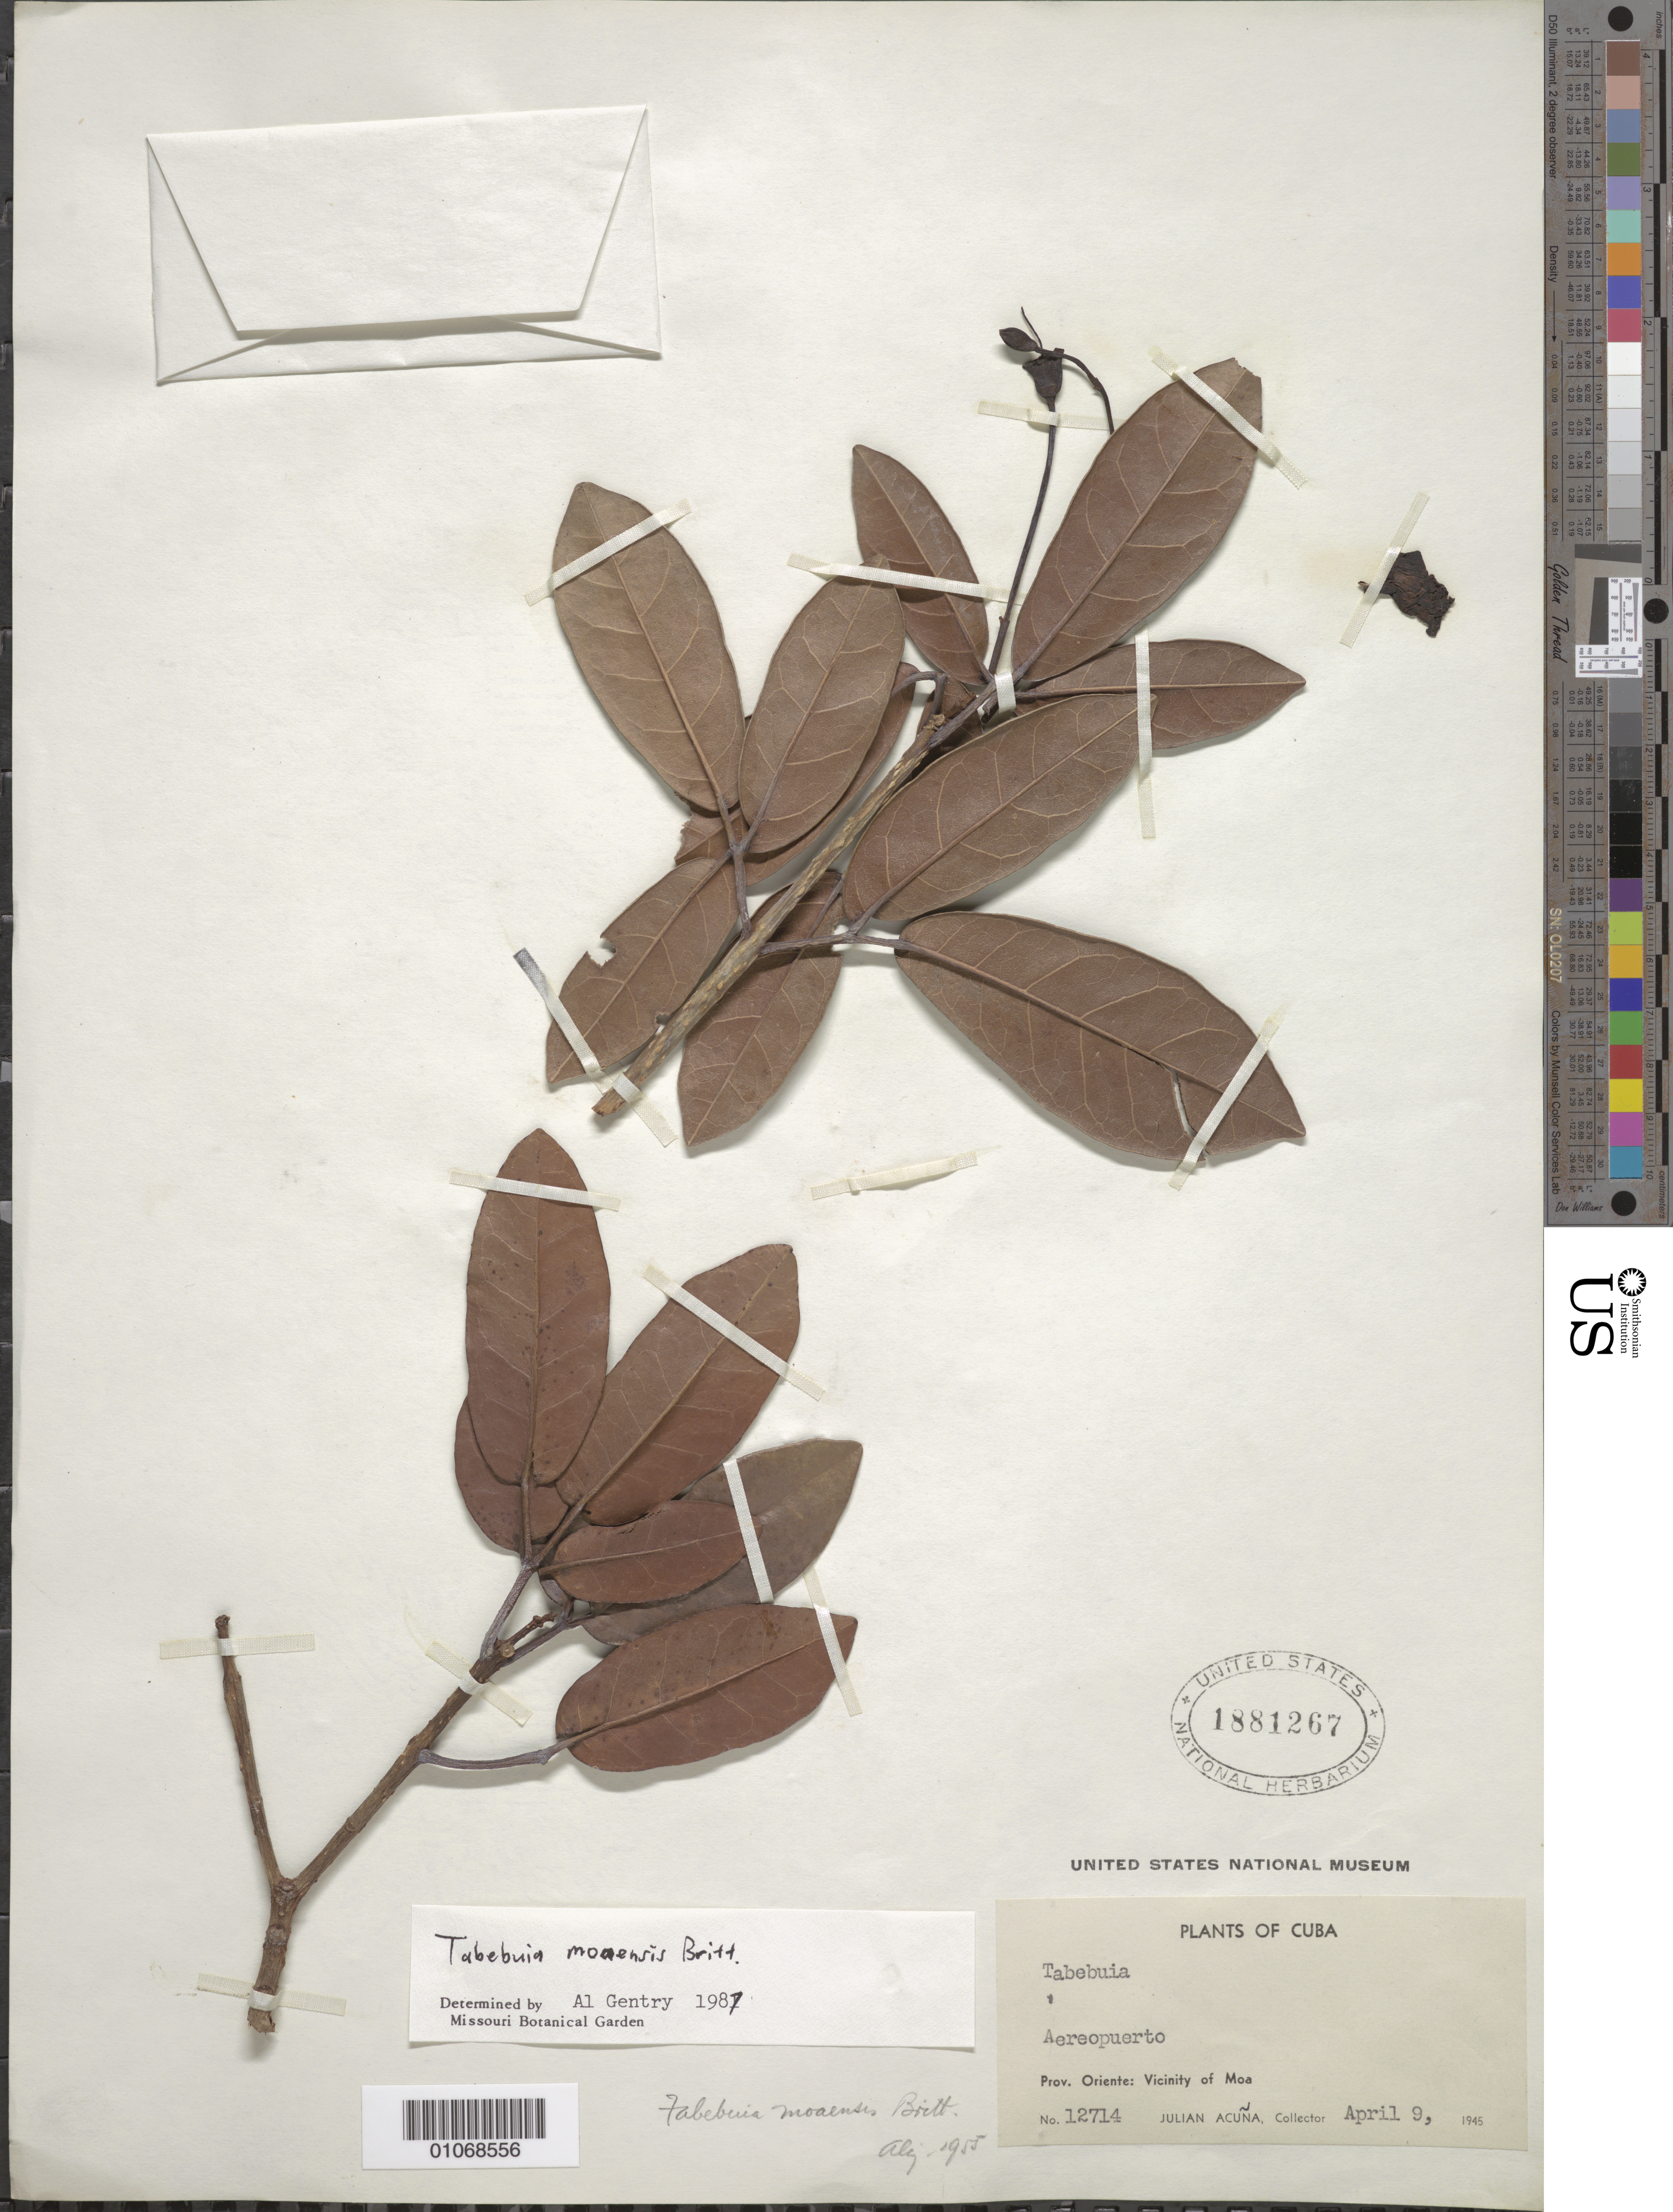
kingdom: Plantae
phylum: Tracheophyta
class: Magnoliopsida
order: Lamiales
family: Bignoniaceae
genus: Tabebuia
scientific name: Tabebuia moaensis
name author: Britton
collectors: J. Acuña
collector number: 12714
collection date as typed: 09 Apr 1945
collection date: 1945-04-09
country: Cuba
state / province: Holguin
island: Cuba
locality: Airport, vicinity of Moa [Oriente]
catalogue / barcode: US 1881267